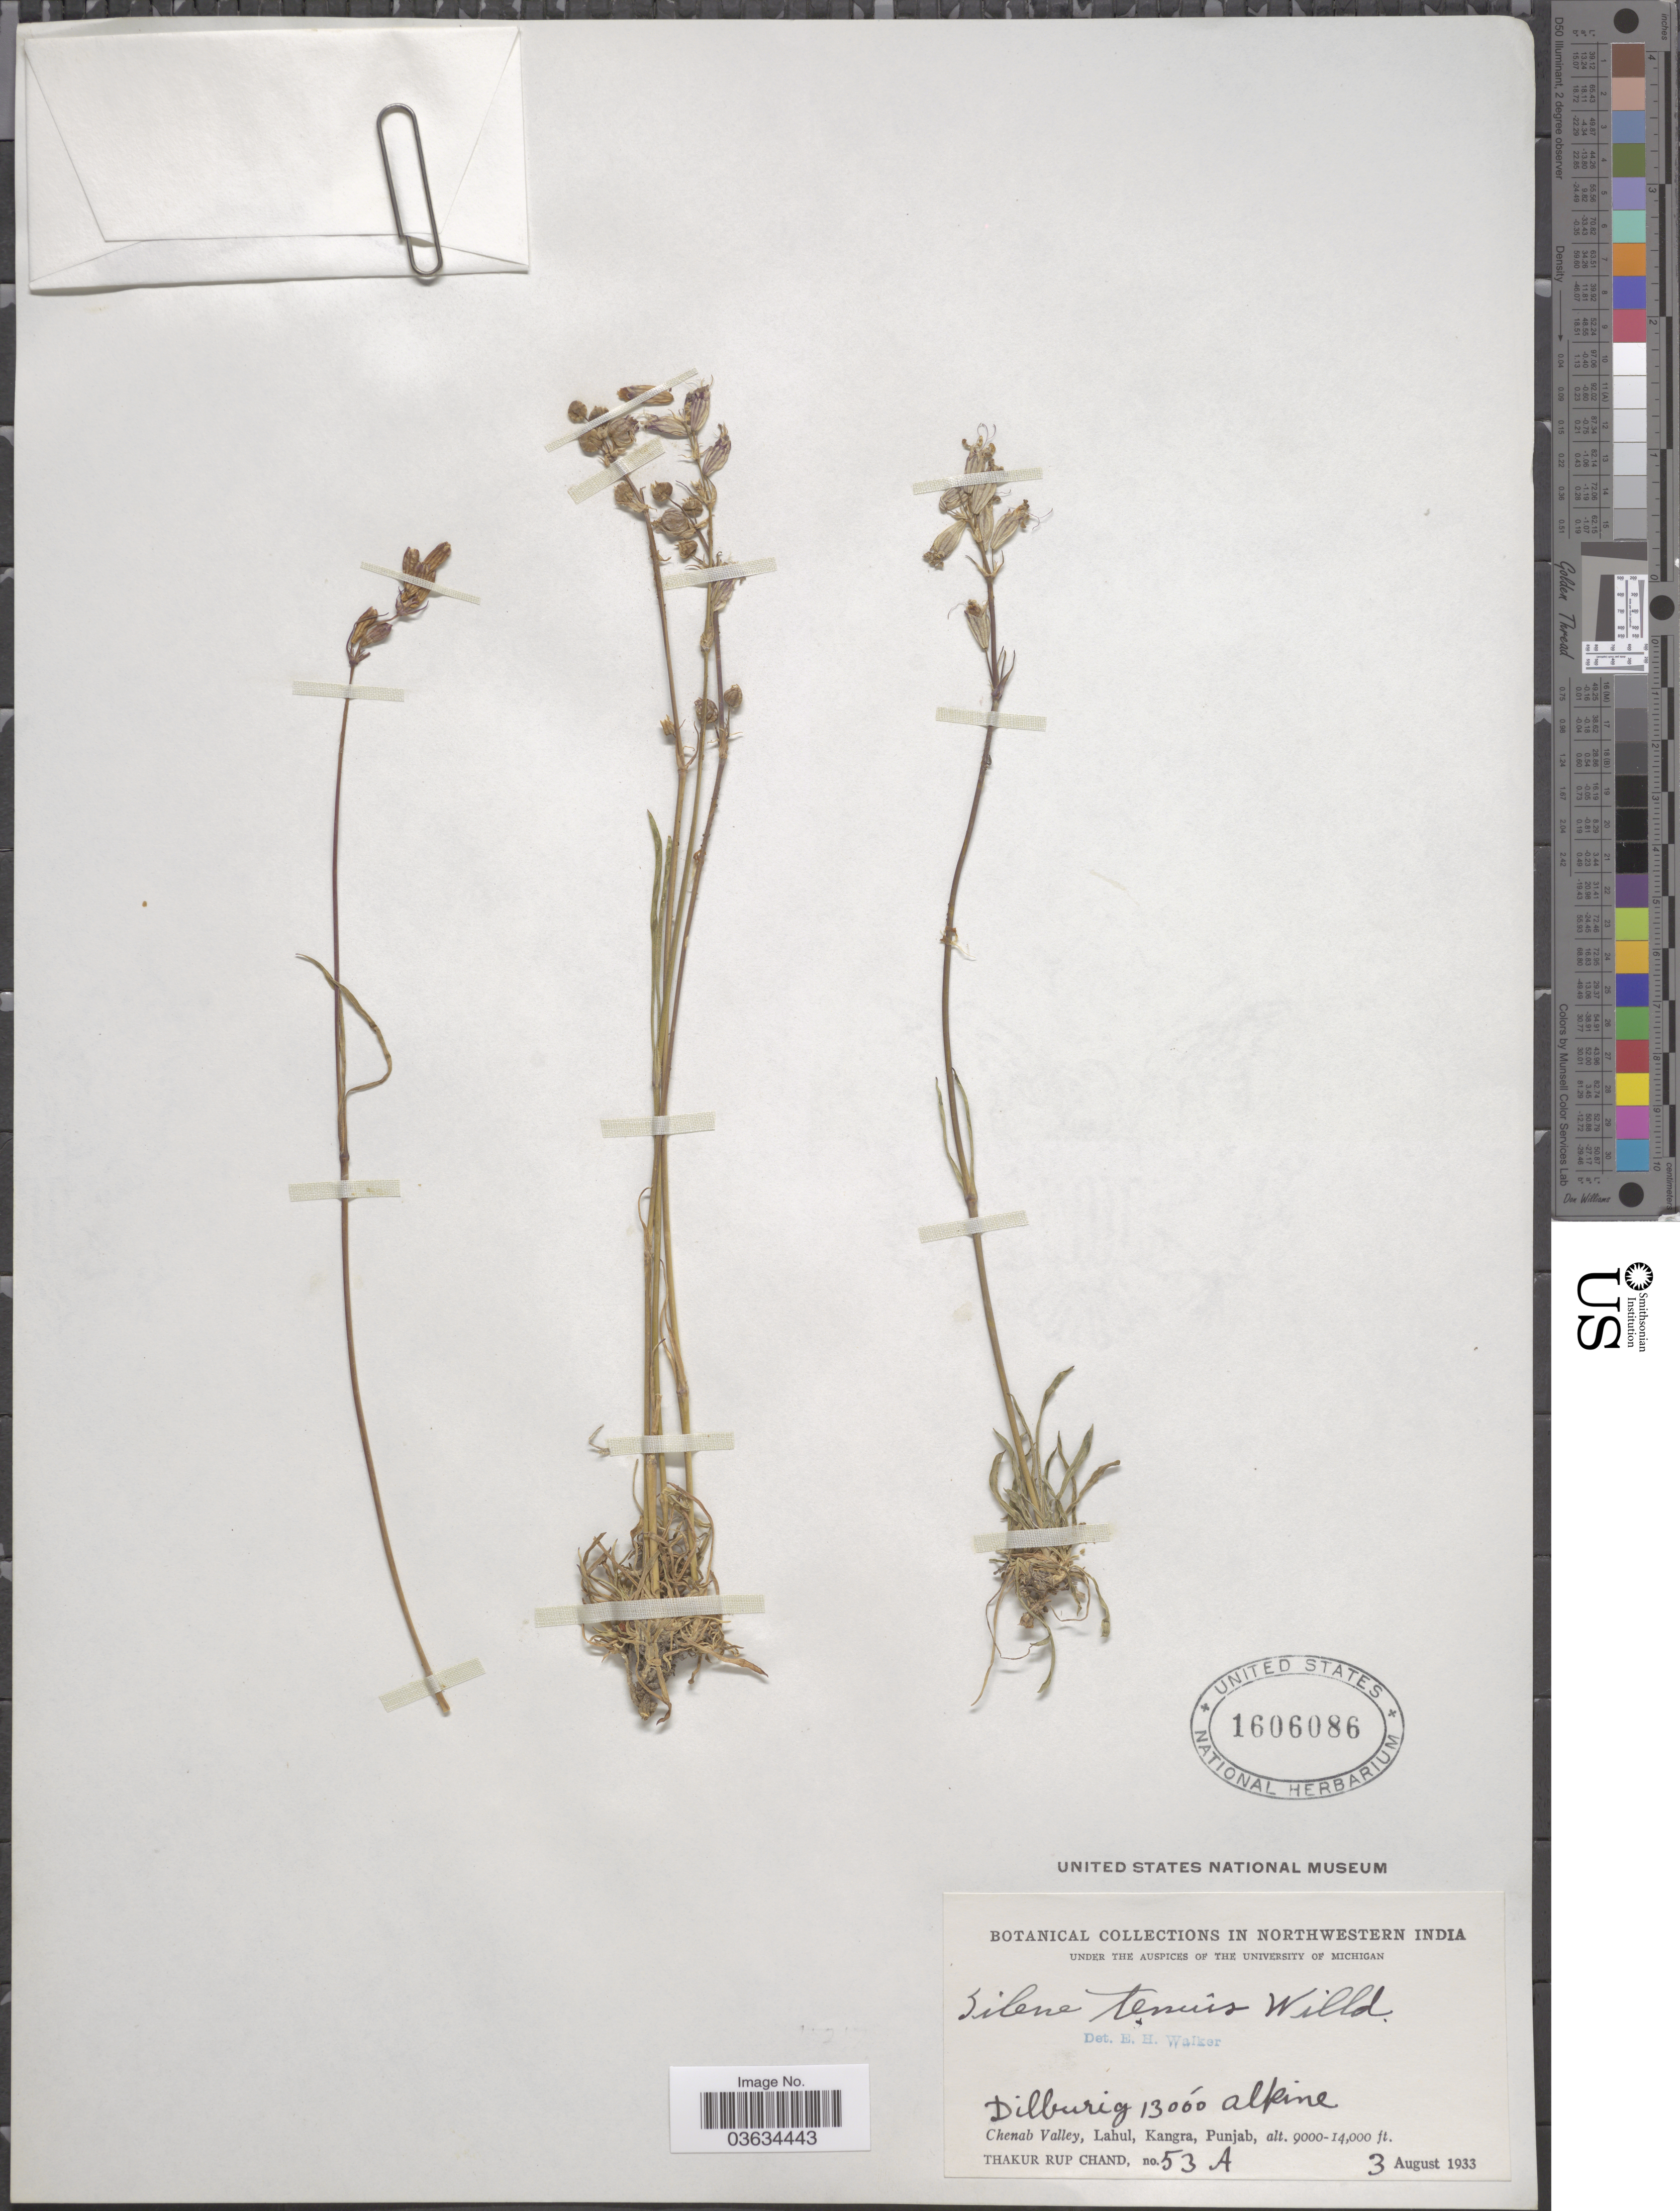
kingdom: Plantae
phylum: Tracheophyta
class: Magnoliopsida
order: Caryophyllales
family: Caryophyllaceae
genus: Silene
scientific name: Silene tenuis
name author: Willd.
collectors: T. R. Chand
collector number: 53 A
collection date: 1933-08-03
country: India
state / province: Punjab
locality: Northwestern India. Dilburig, alpine. Chenab Valley, Lahul, Kangra.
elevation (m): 3962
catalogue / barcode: US 1606086